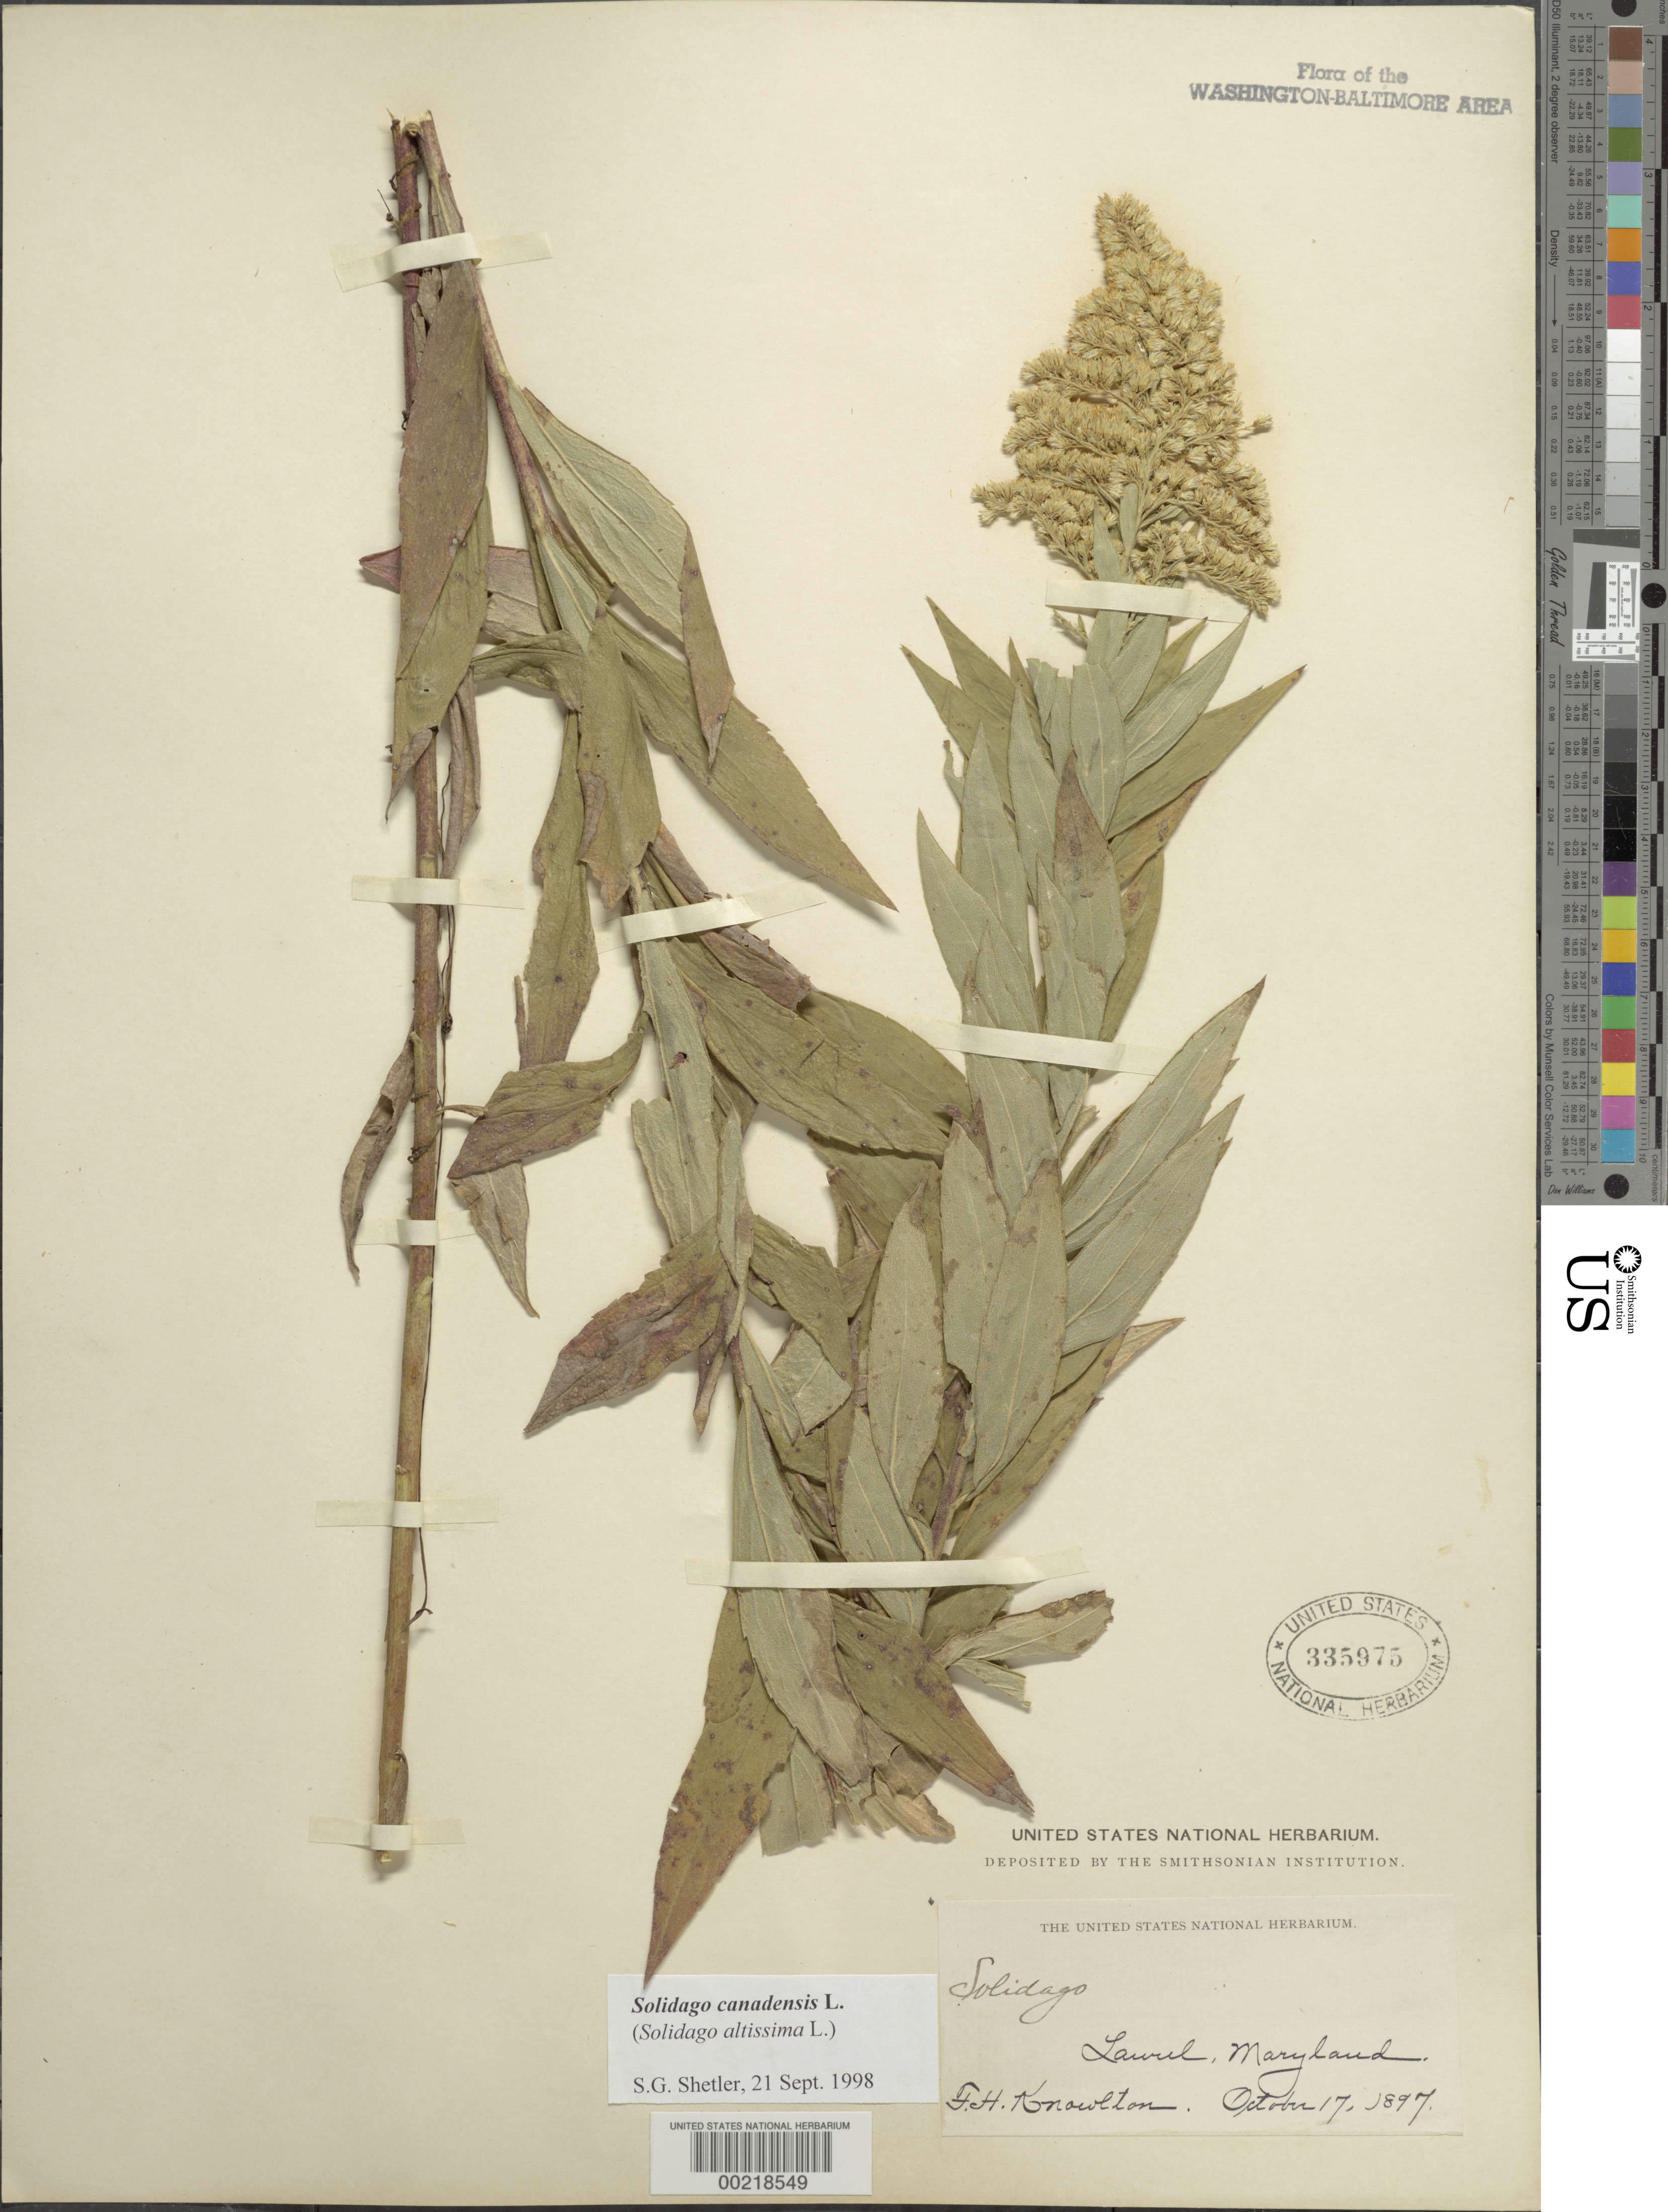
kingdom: Plantae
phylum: Tracheophyta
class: Magnoliopsida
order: Asterales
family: Asteraceae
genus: Solidago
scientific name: Solidago canadensis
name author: L.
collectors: F. H. Knowlton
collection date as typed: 17 Oct 1897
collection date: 1897-10-17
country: United States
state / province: Maryland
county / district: Prince George's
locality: Laurel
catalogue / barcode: US 335975